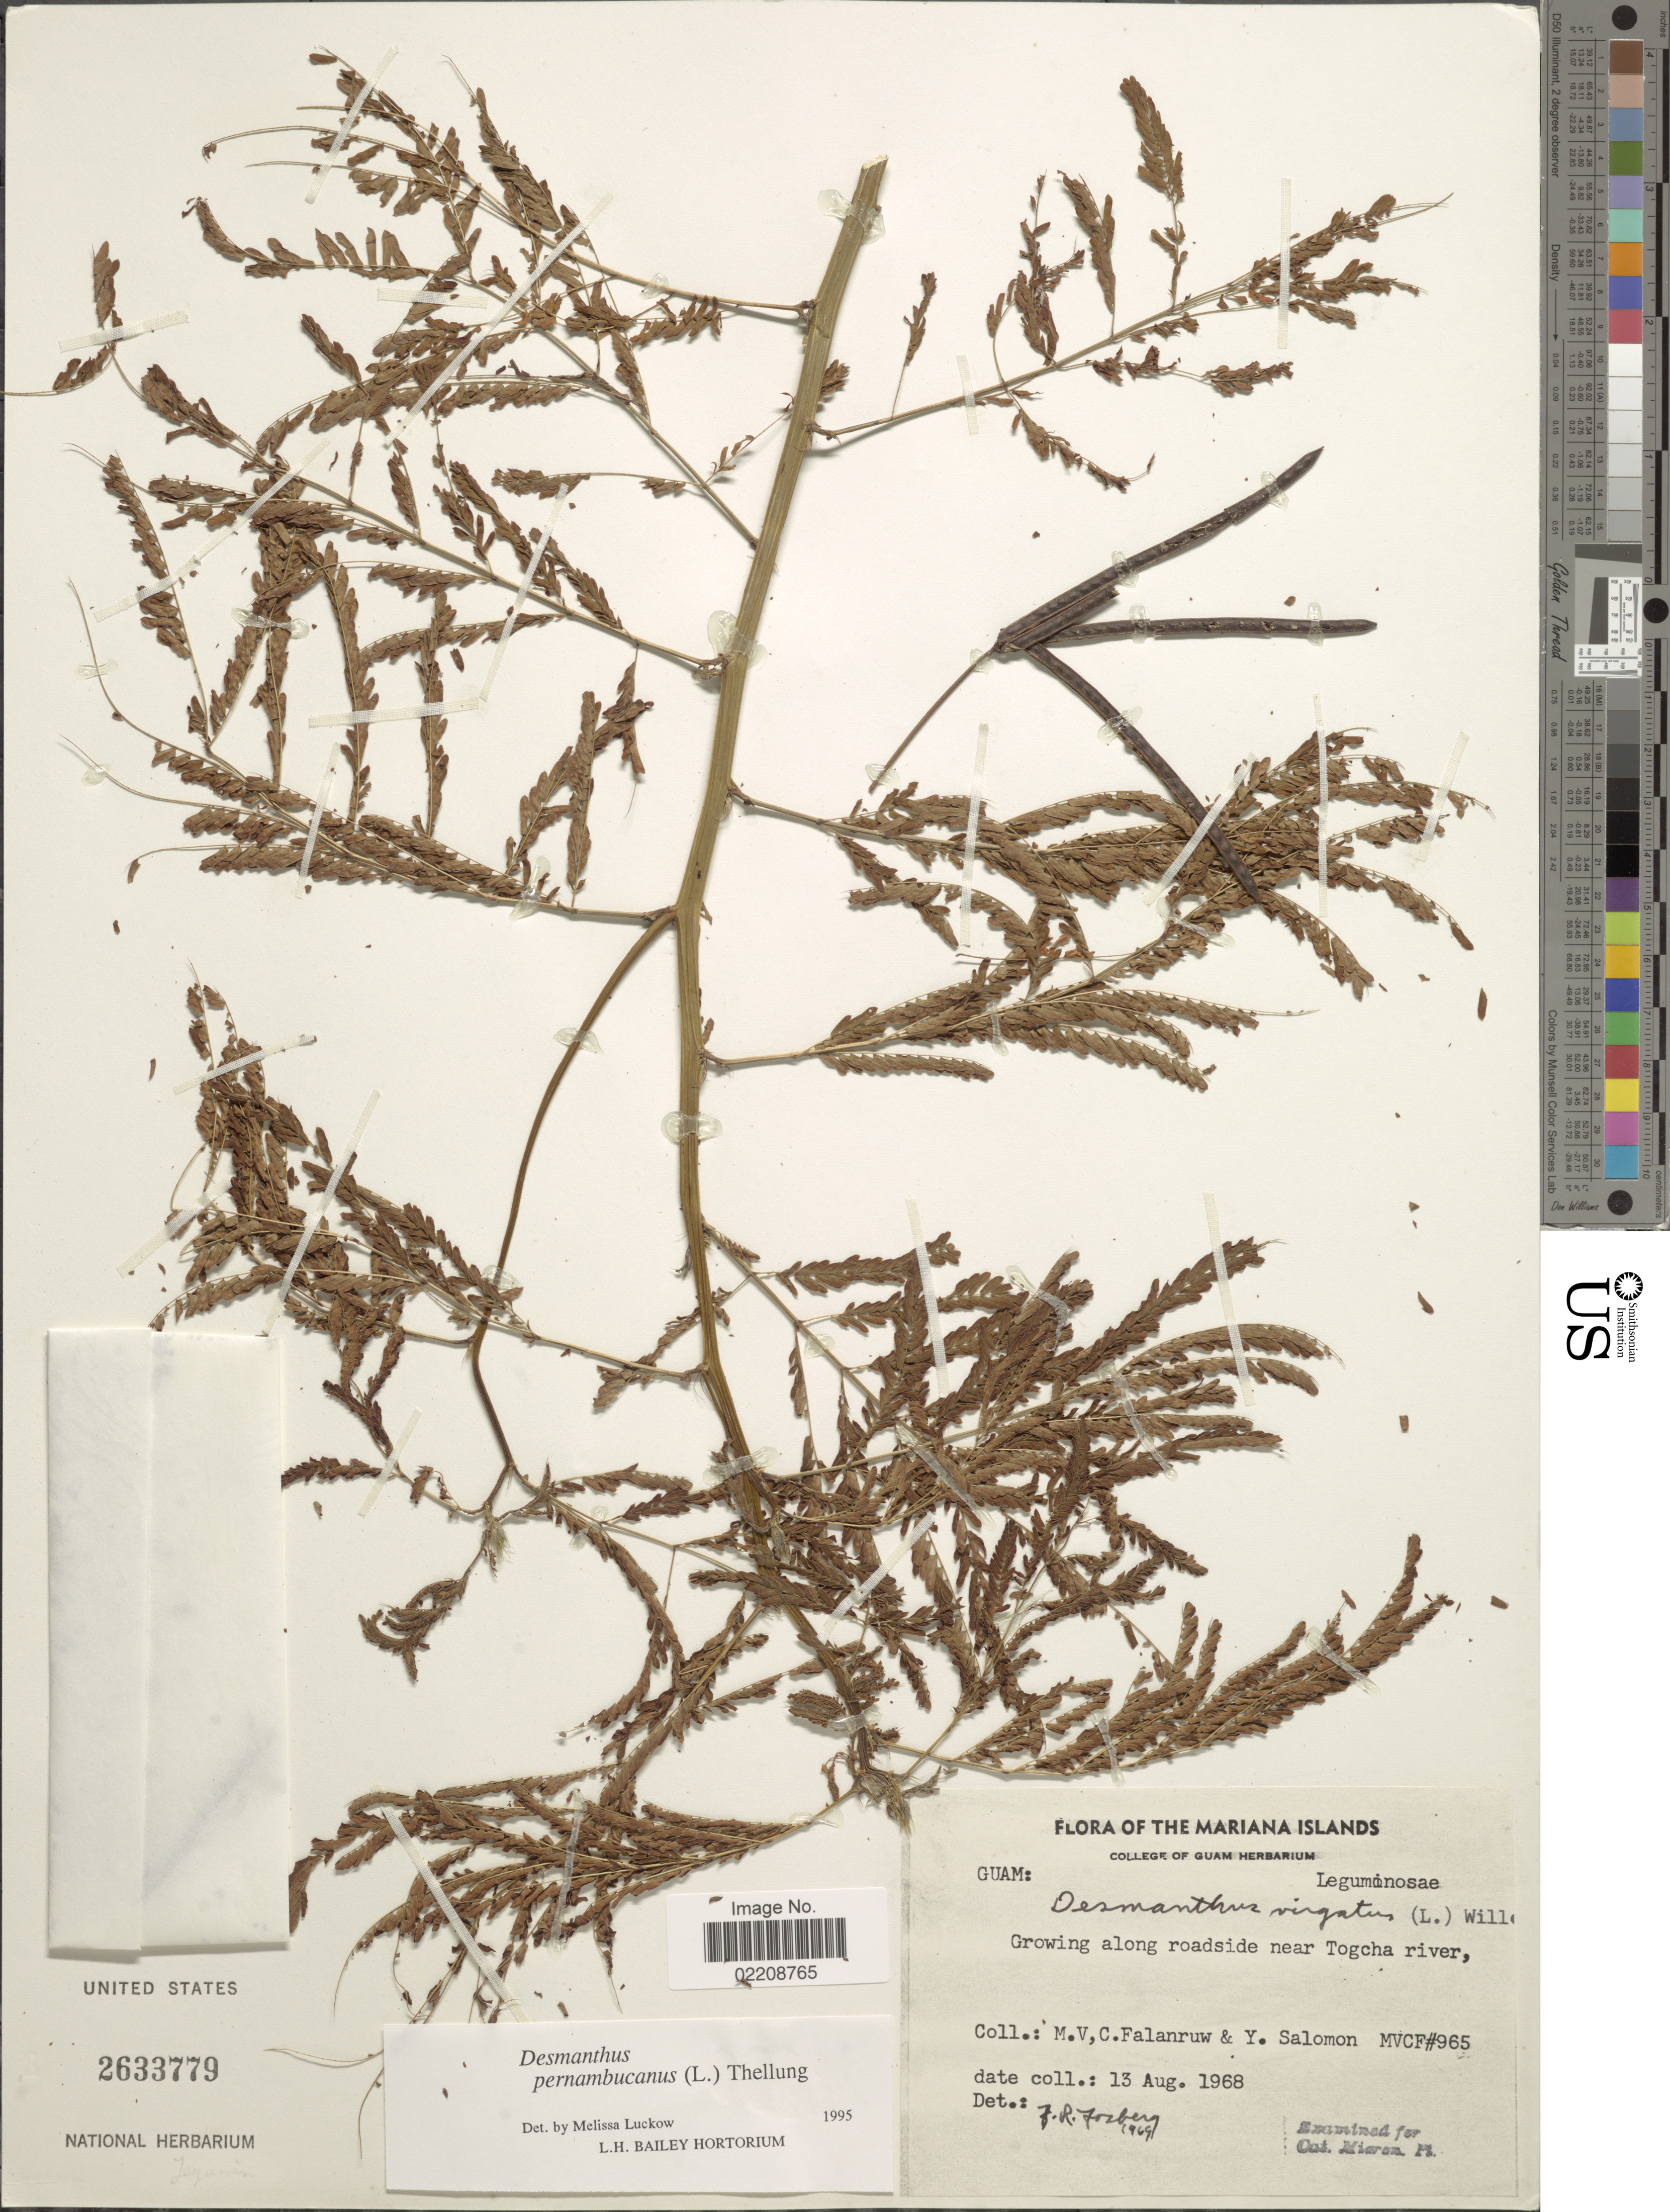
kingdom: Plantae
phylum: Tracheophyta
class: Magnoliopsida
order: Fabales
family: Fabaceae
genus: Desmanthus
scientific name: Desmanthus pernambucanus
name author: (L.) Thell.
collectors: M. V. Falanruw & Y. Salomon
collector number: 965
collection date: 1968-08-13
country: Northern Mariana Islands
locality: Mariana Islands, along roadside near Togcha River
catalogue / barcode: US 2633779